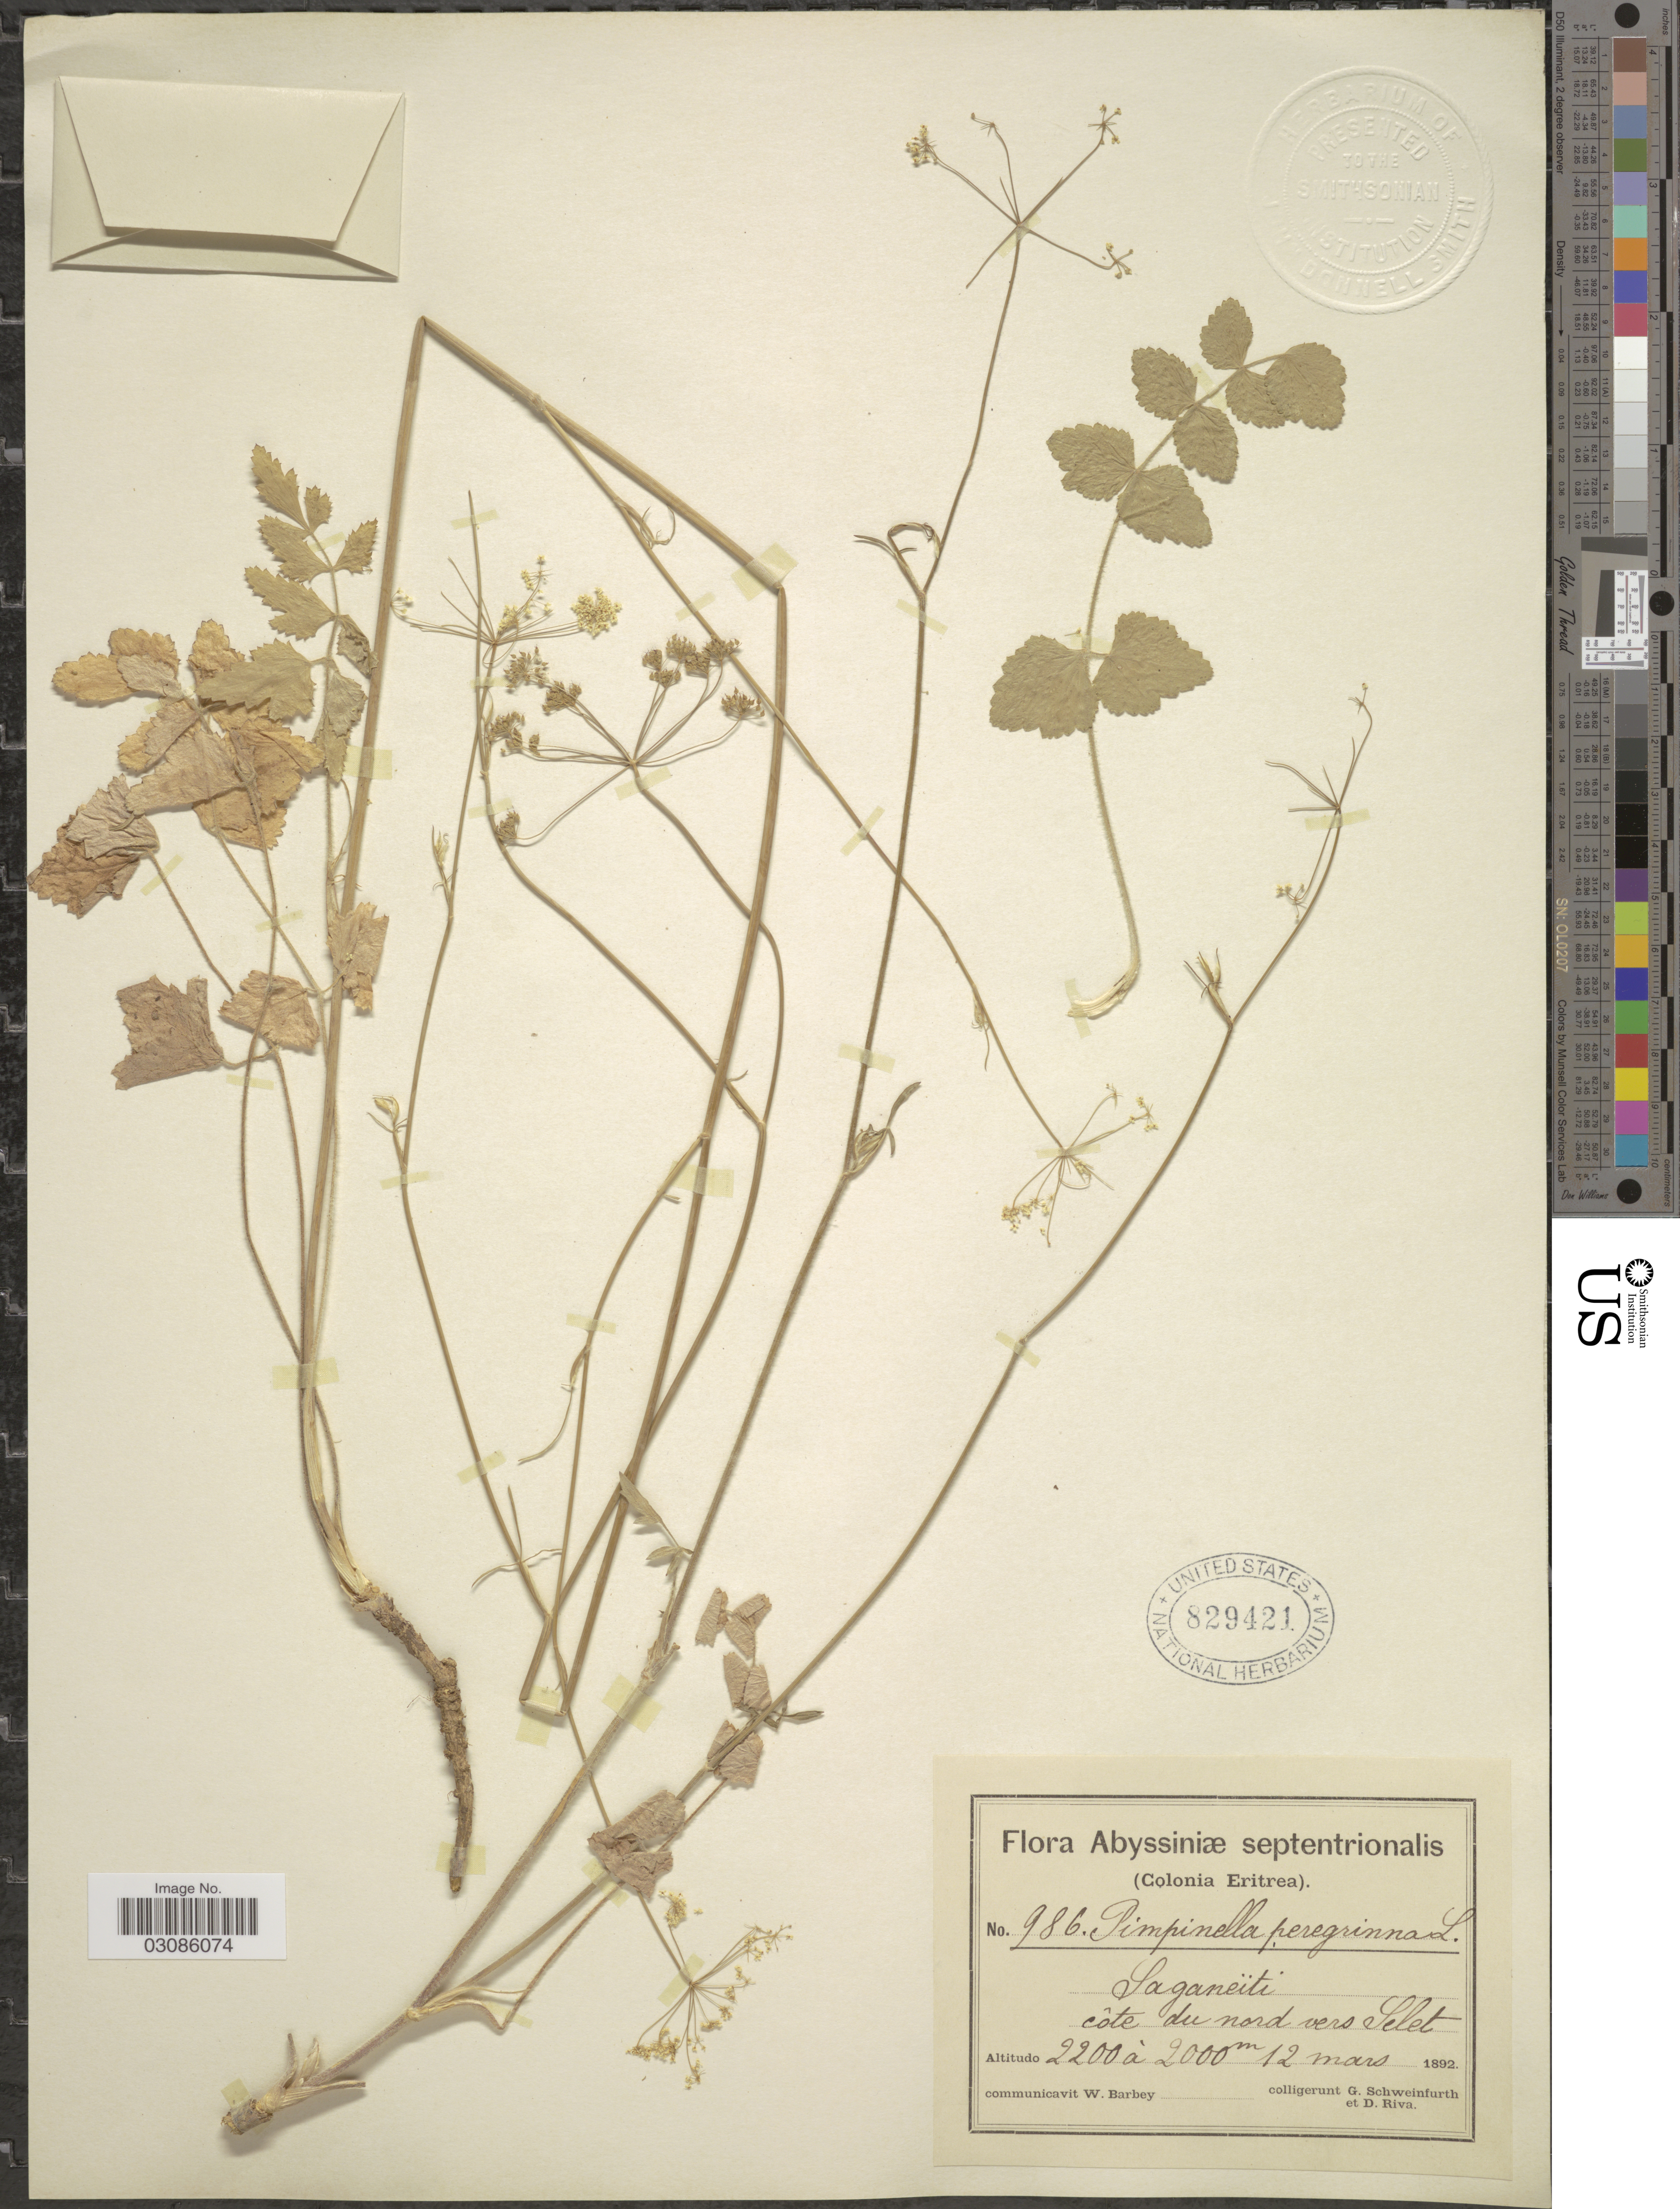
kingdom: Plantae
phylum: Tracheophyta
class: Magnoliopsida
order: Apiales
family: Apiaceae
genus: Pimpinella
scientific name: Pimpinella peregrina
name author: L.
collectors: G. A. Schweinfurth (herbarium) & D. Riva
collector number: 986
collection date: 1892-03-12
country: Eritrea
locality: Abyssiniæ septentrionalis, (Colonia Eritrea). Saganeïti, côte du nord vers Selet.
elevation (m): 2000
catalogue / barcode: US 829421